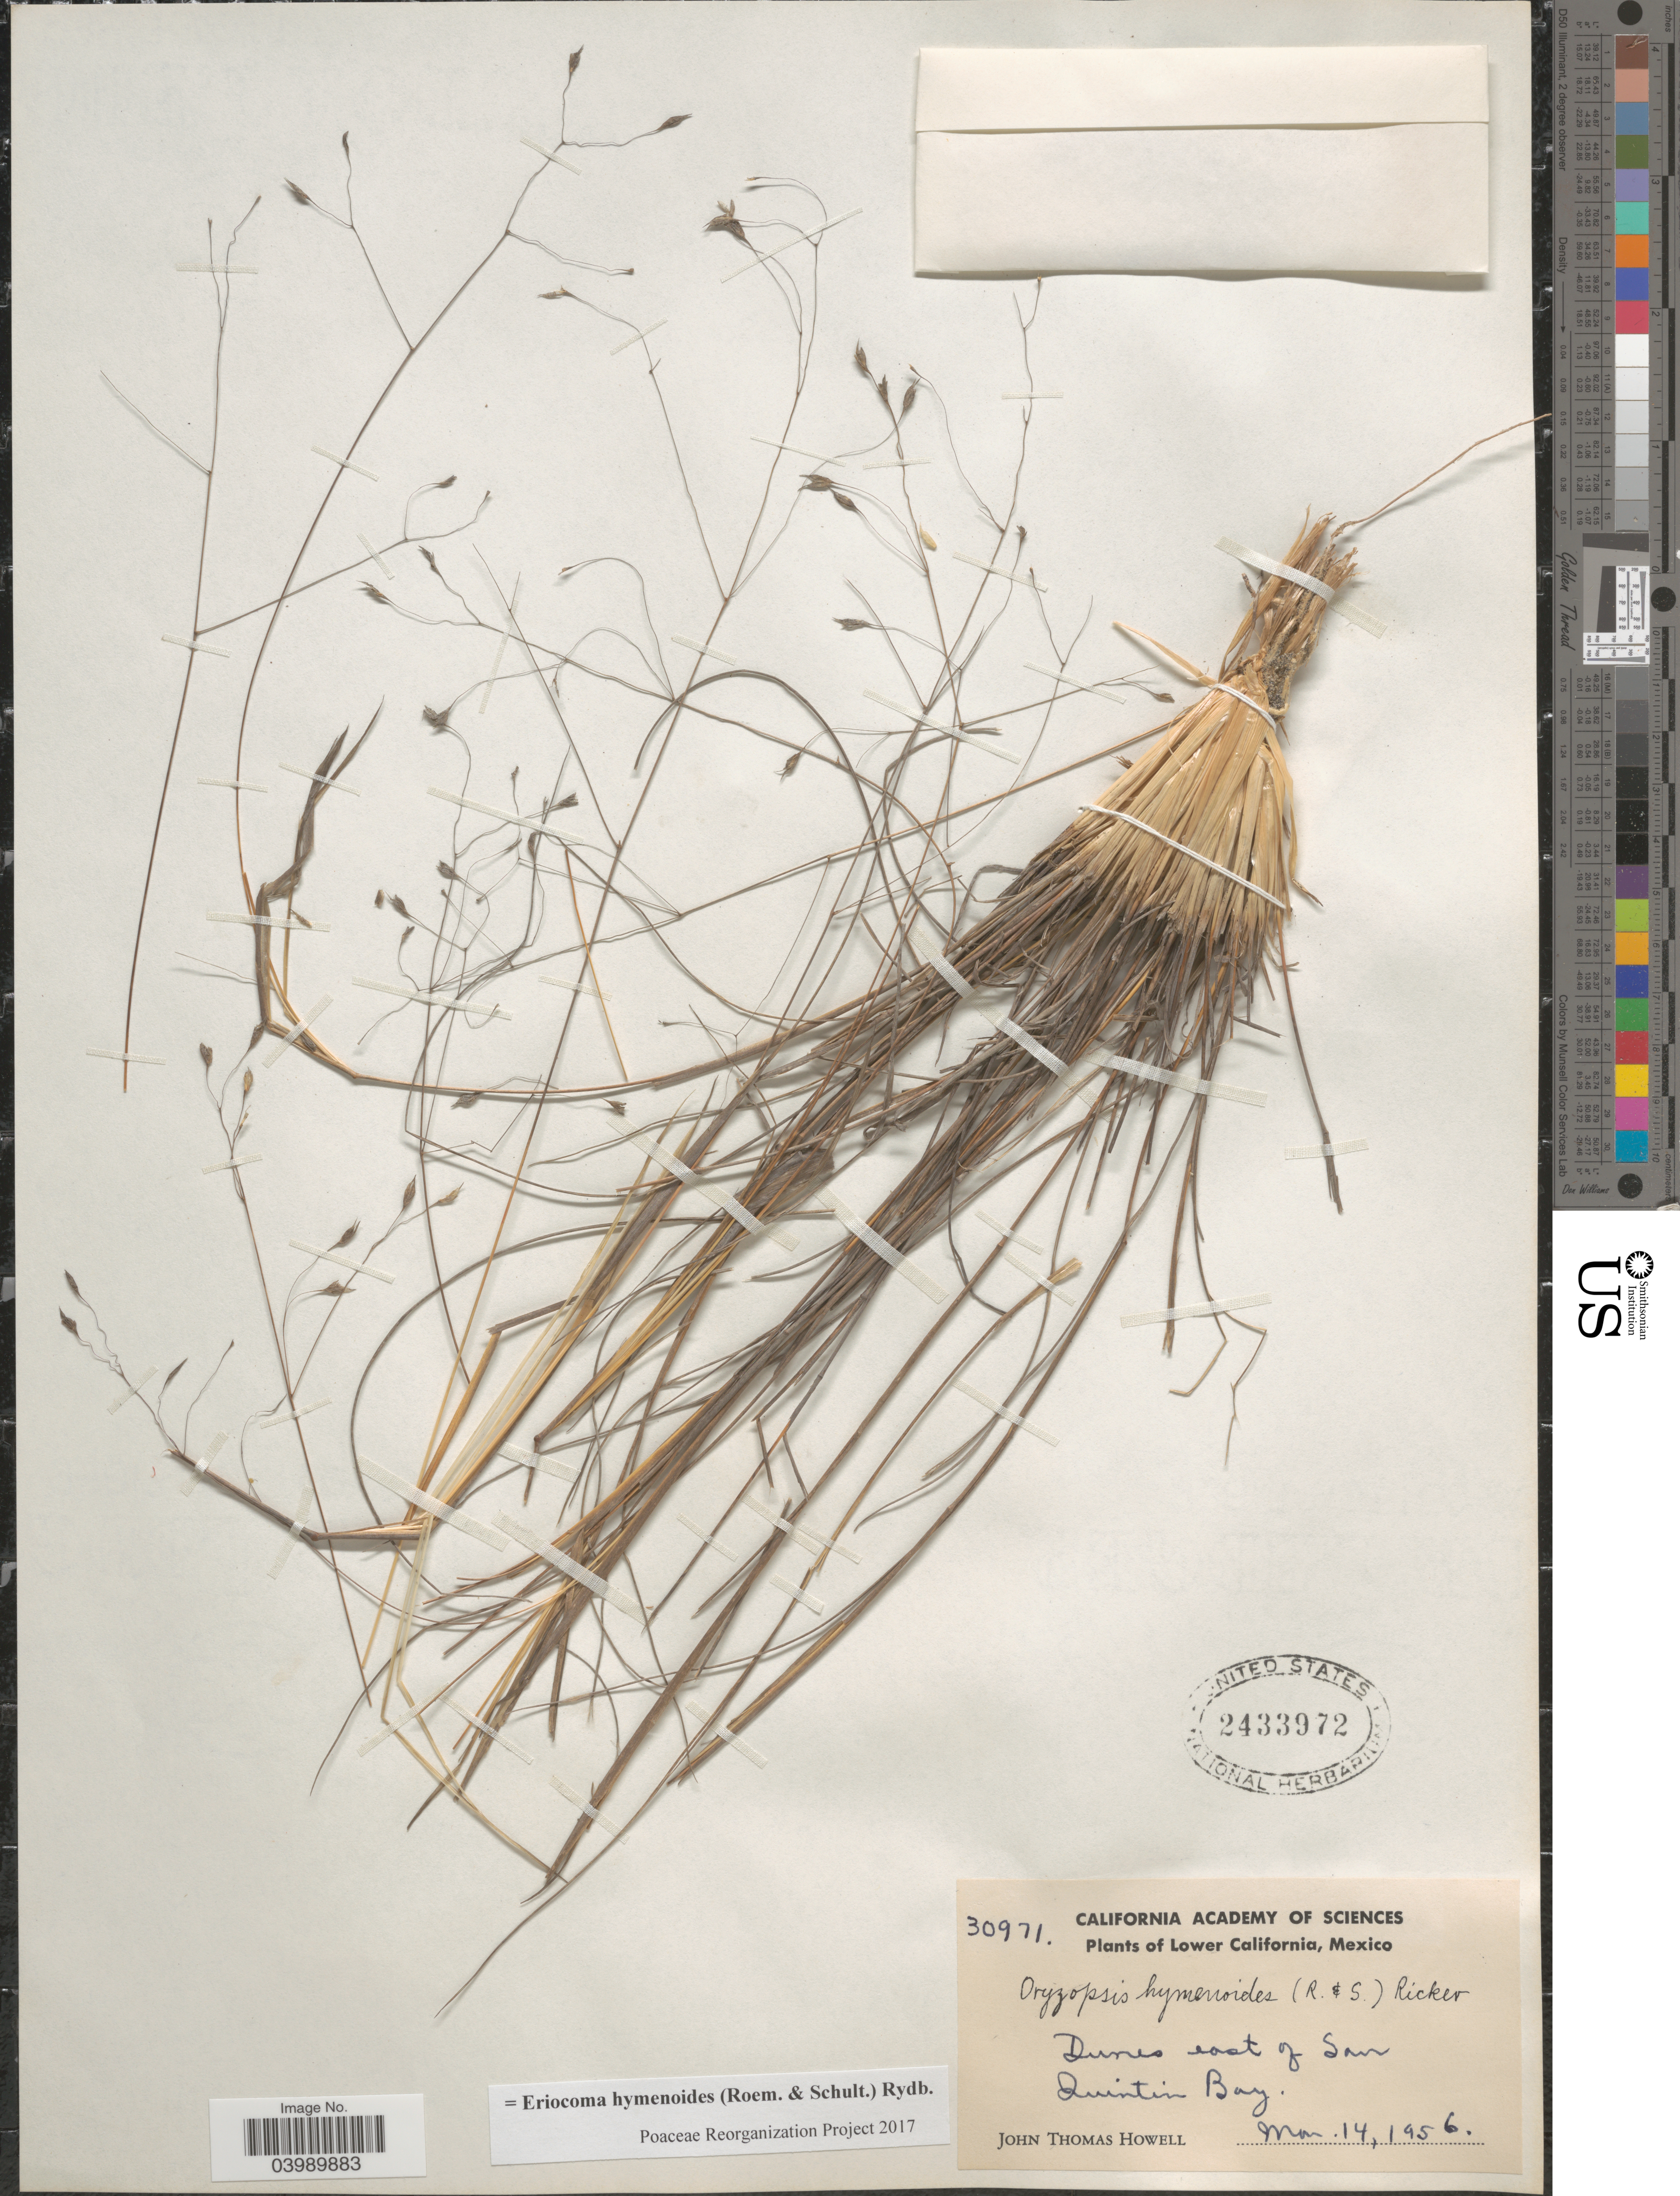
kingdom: Plantae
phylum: Tracheophyta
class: Liliopsida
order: Poales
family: Poaceae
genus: Eriocoma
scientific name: Eriocoma hymenoides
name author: (Roem. & Schult.) Rydb.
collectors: J. T. Howell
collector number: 30971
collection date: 1956-03-14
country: Mexico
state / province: Baja California Norte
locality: Lower California. Dunes east of San Quintin Bay.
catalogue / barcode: US 2433972